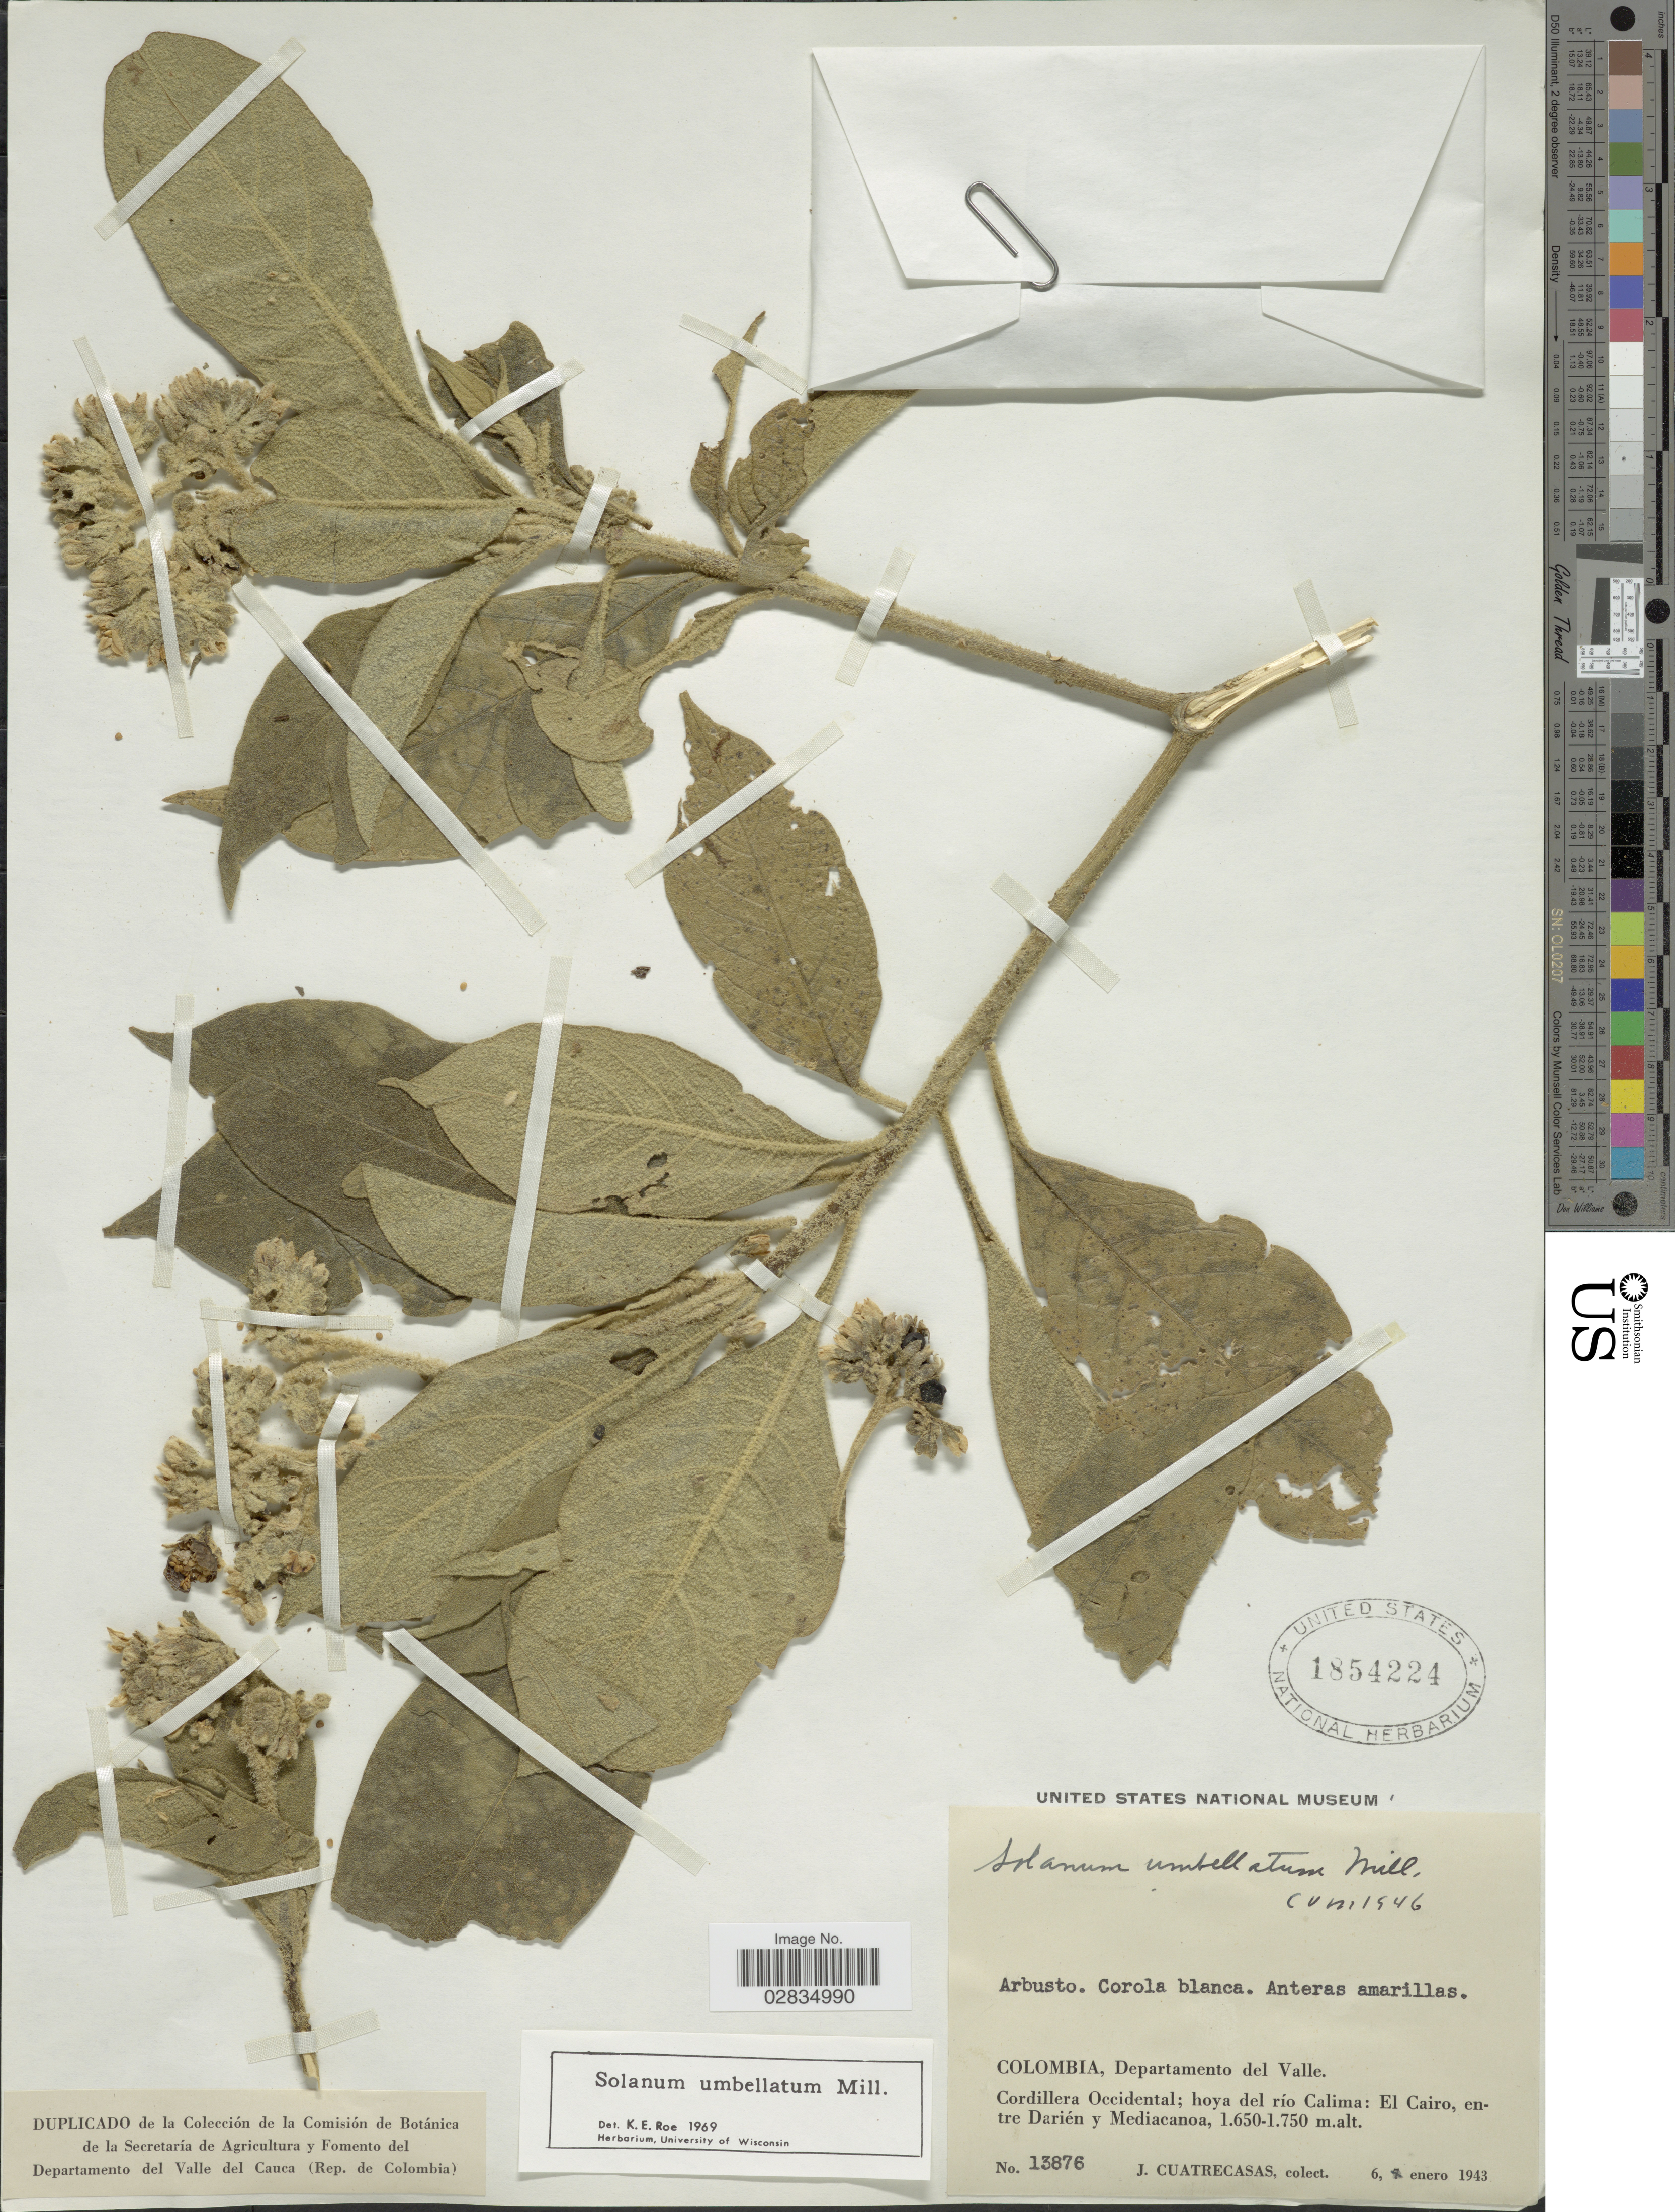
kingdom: Plantae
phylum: Tracheophyta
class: Magnoliopsida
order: Solanales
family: Solanaceae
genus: Solanum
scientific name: Solanum umbellatum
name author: Mill.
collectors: J. Cuatrecasas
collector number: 13876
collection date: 1943-01-06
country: Colombia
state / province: Valle del Cauca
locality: Departamento del Valle, Cordillera Occidental; hoya del río Calima: El Cairo, entre Darién y Mediacanoa.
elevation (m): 1650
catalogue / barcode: US 1854224